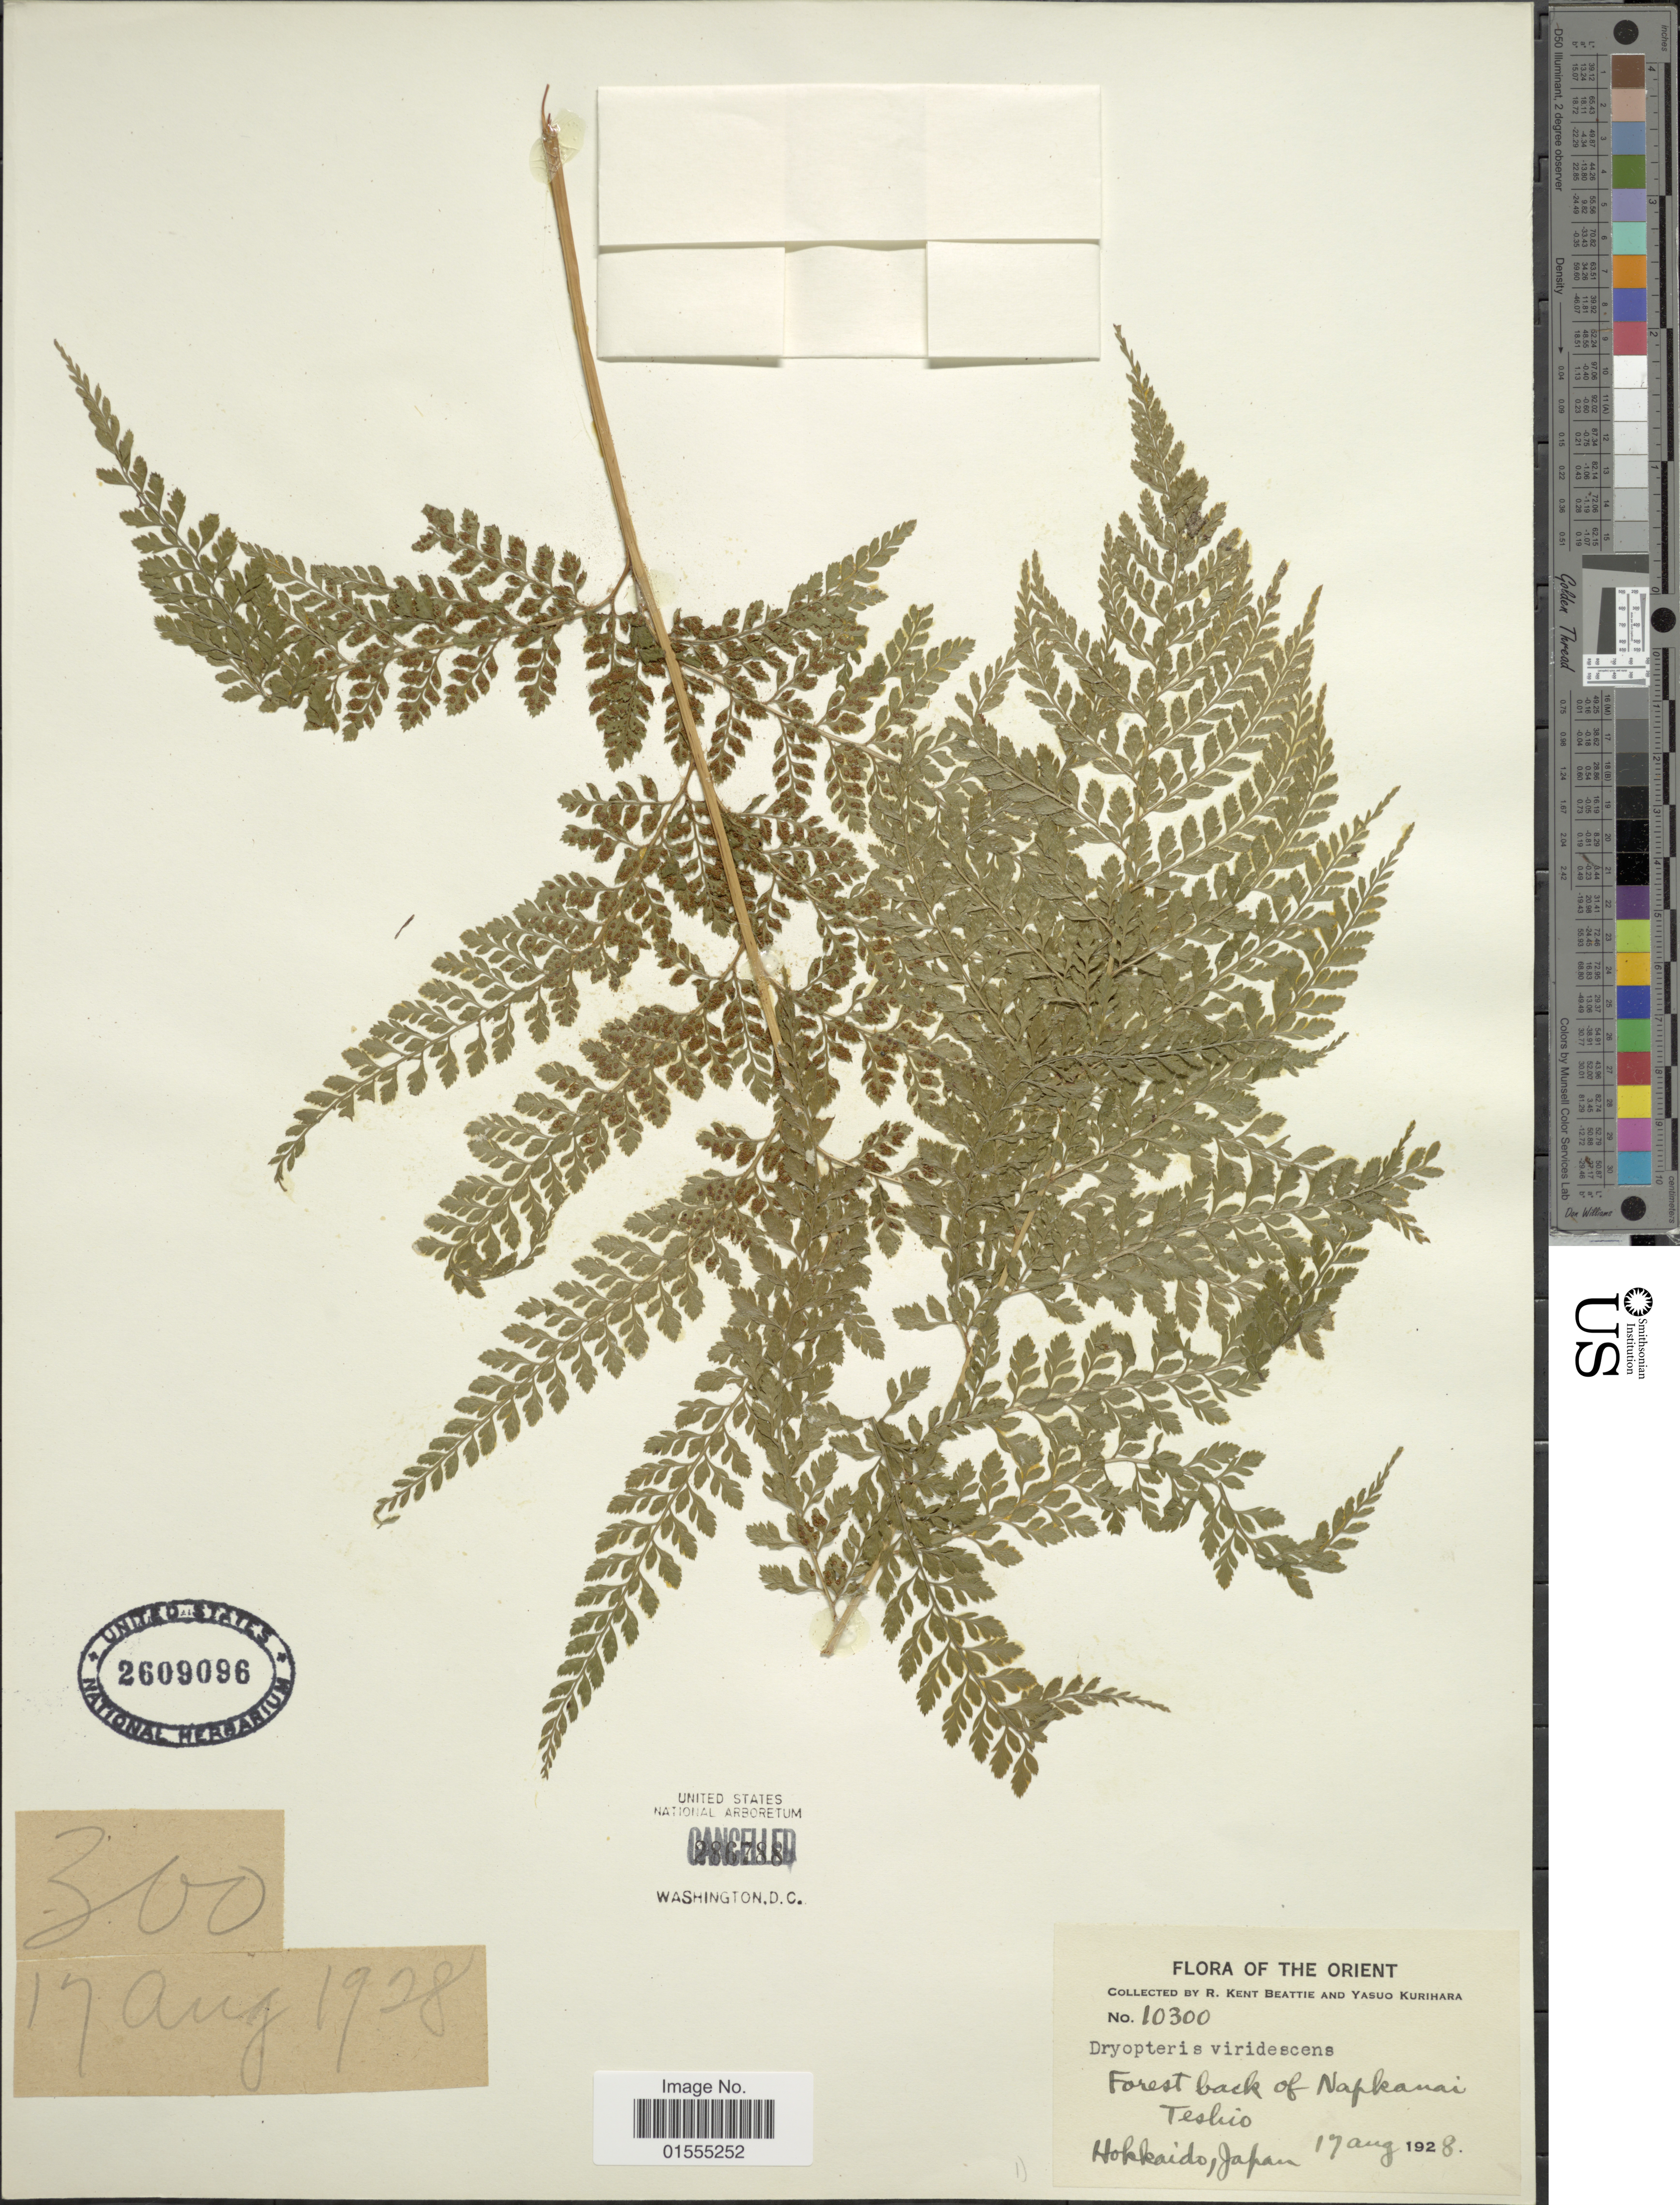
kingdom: Plantae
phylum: Tracheophyta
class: Polypodiopsida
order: Polypodiales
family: Dryopteridaceae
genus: Dryopteris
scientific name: Dryopteris viridescens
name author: (Baker) Kuntze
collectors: R. K. Beattie & Y. Kurihara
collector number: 10300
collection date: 1928-08-17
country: Japan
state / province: Hokkaidō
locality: The Orient, Forest back of Napkanai, Teshio, Hokkaido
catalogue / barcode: US 2609096